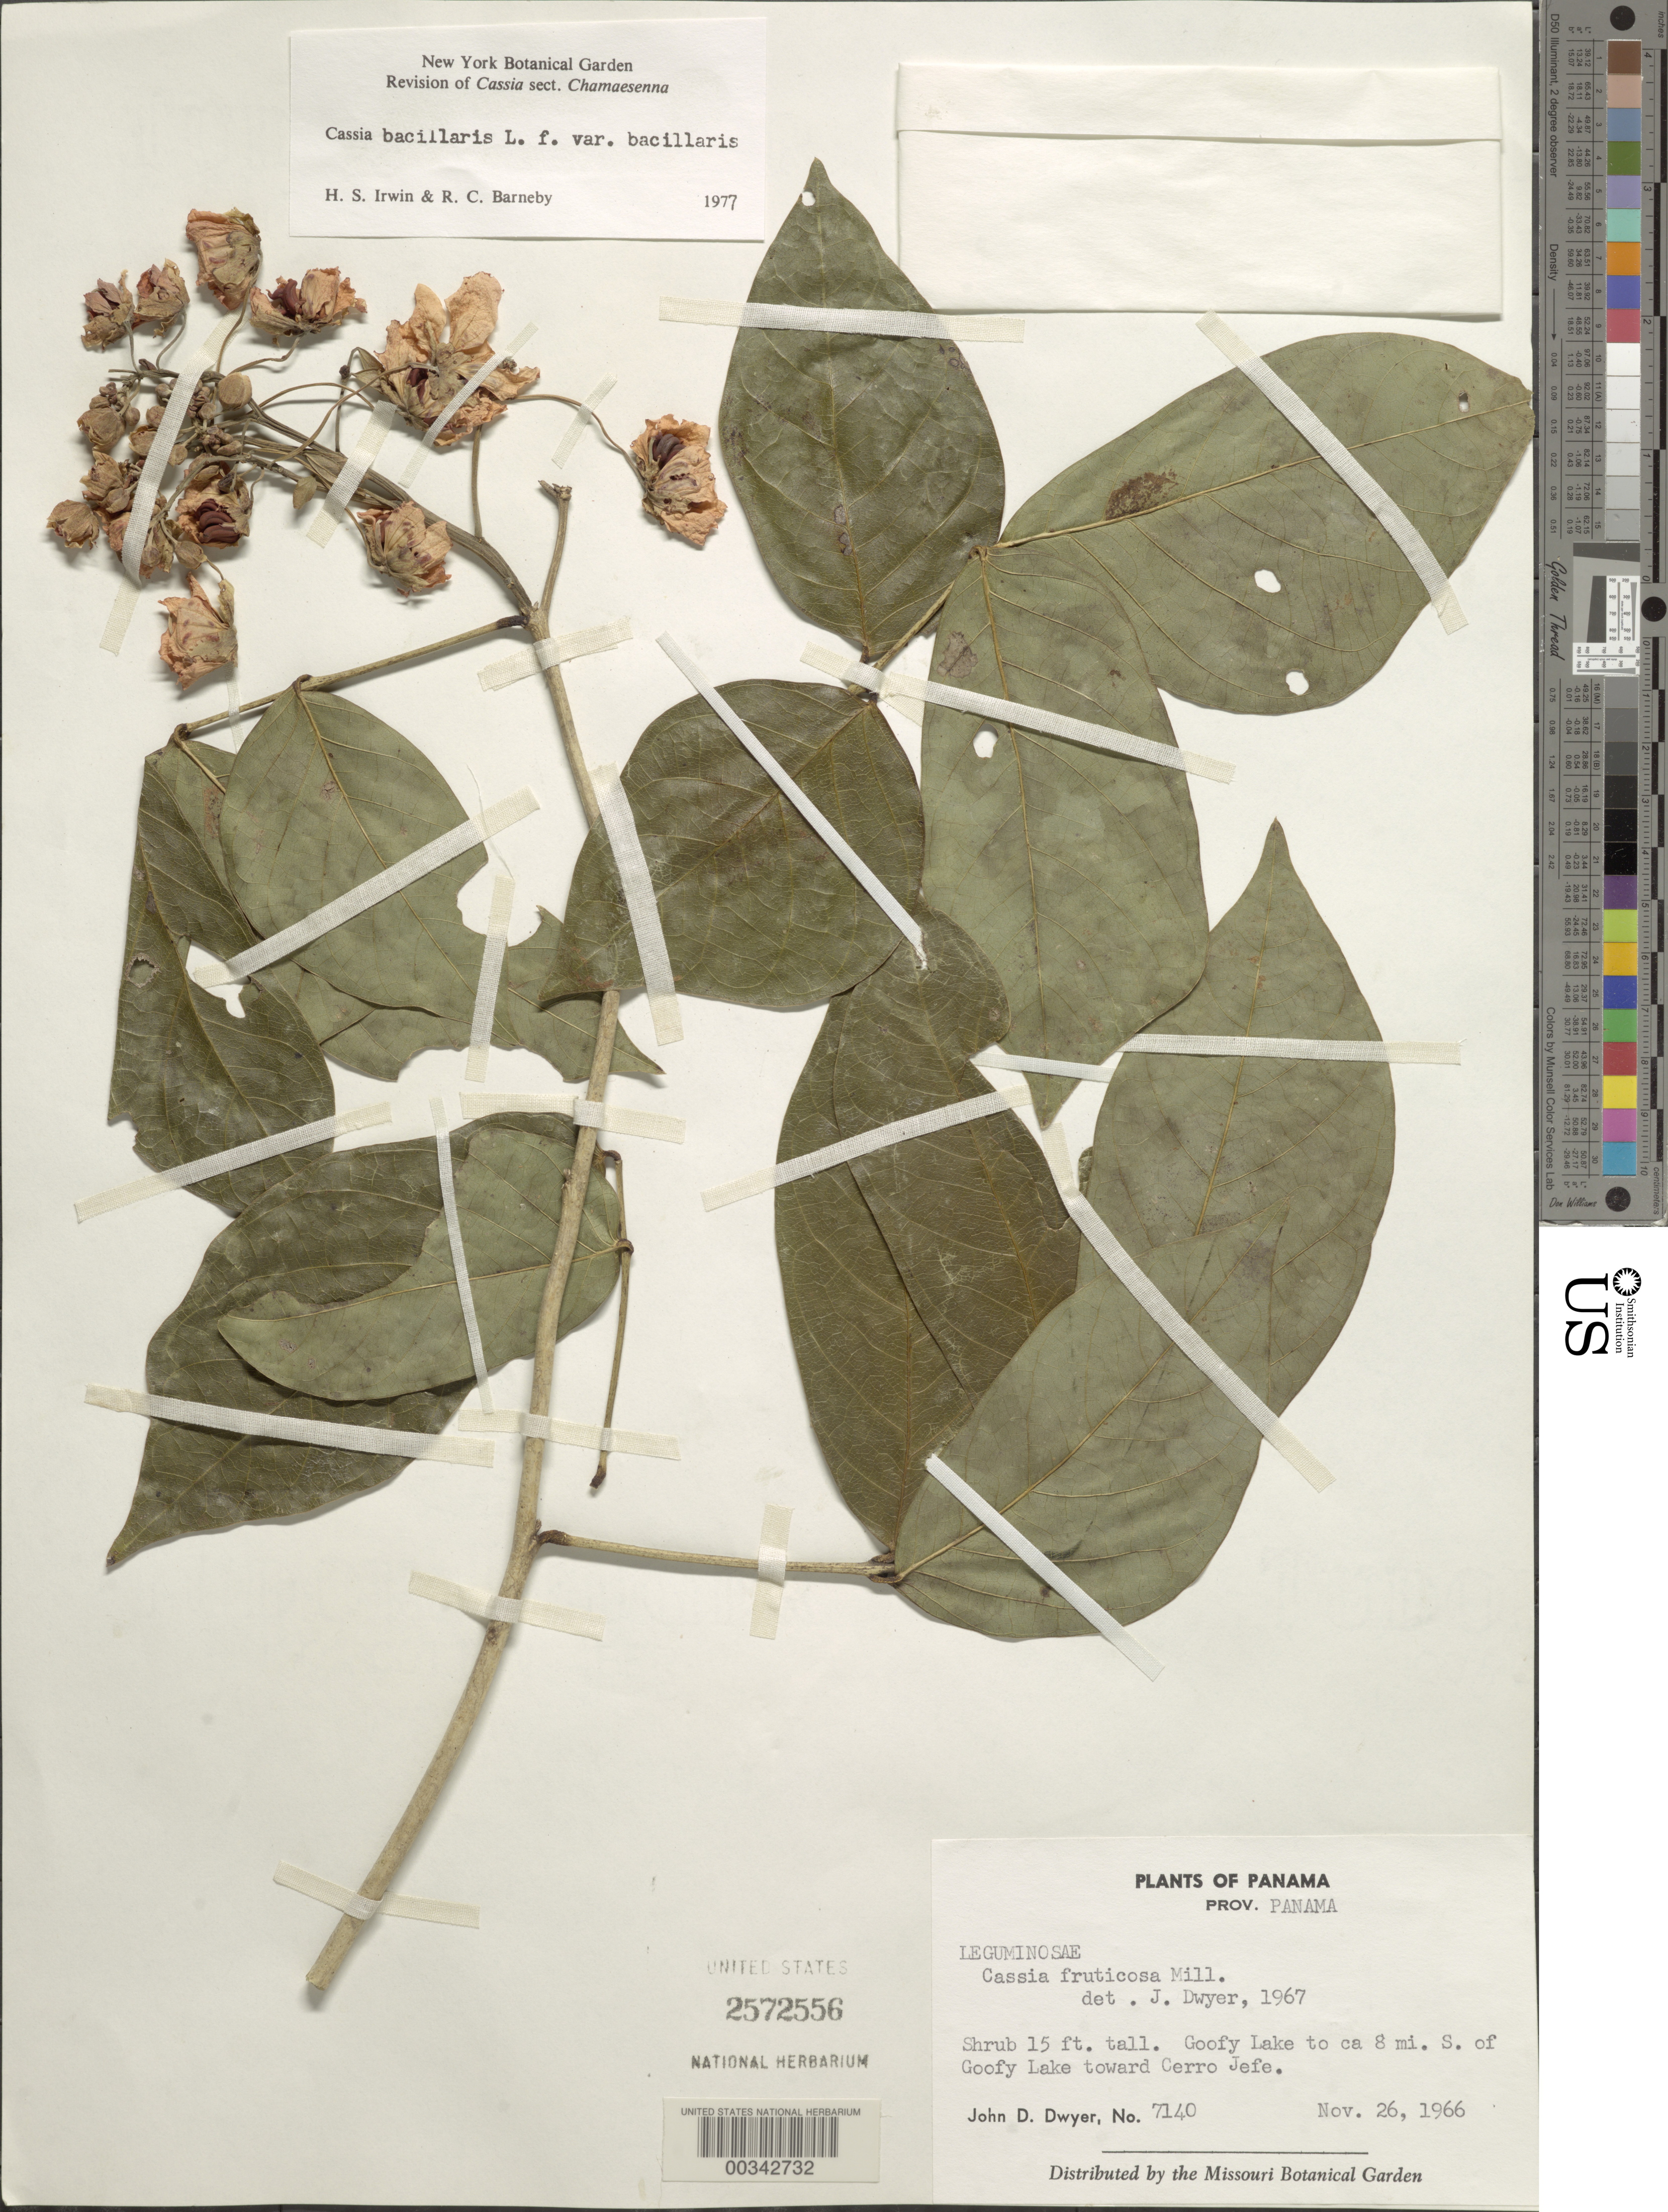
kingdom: Plantae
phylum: Tracheophyta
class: Magnoliopsida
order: Fabales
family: Fabaceae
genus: Senna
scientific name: Senna bacillaris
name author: (L. f.) H.S. Irwin & Barneby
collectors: J. D. Dwyer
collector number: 7140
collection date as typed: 26 Nov 1966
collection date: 1966-11-26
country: Panama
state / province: Panamá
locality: Goofy Lake to ca 8 mi S of Goofy Lake toward Cerro Jefe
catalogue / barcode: US 2572556